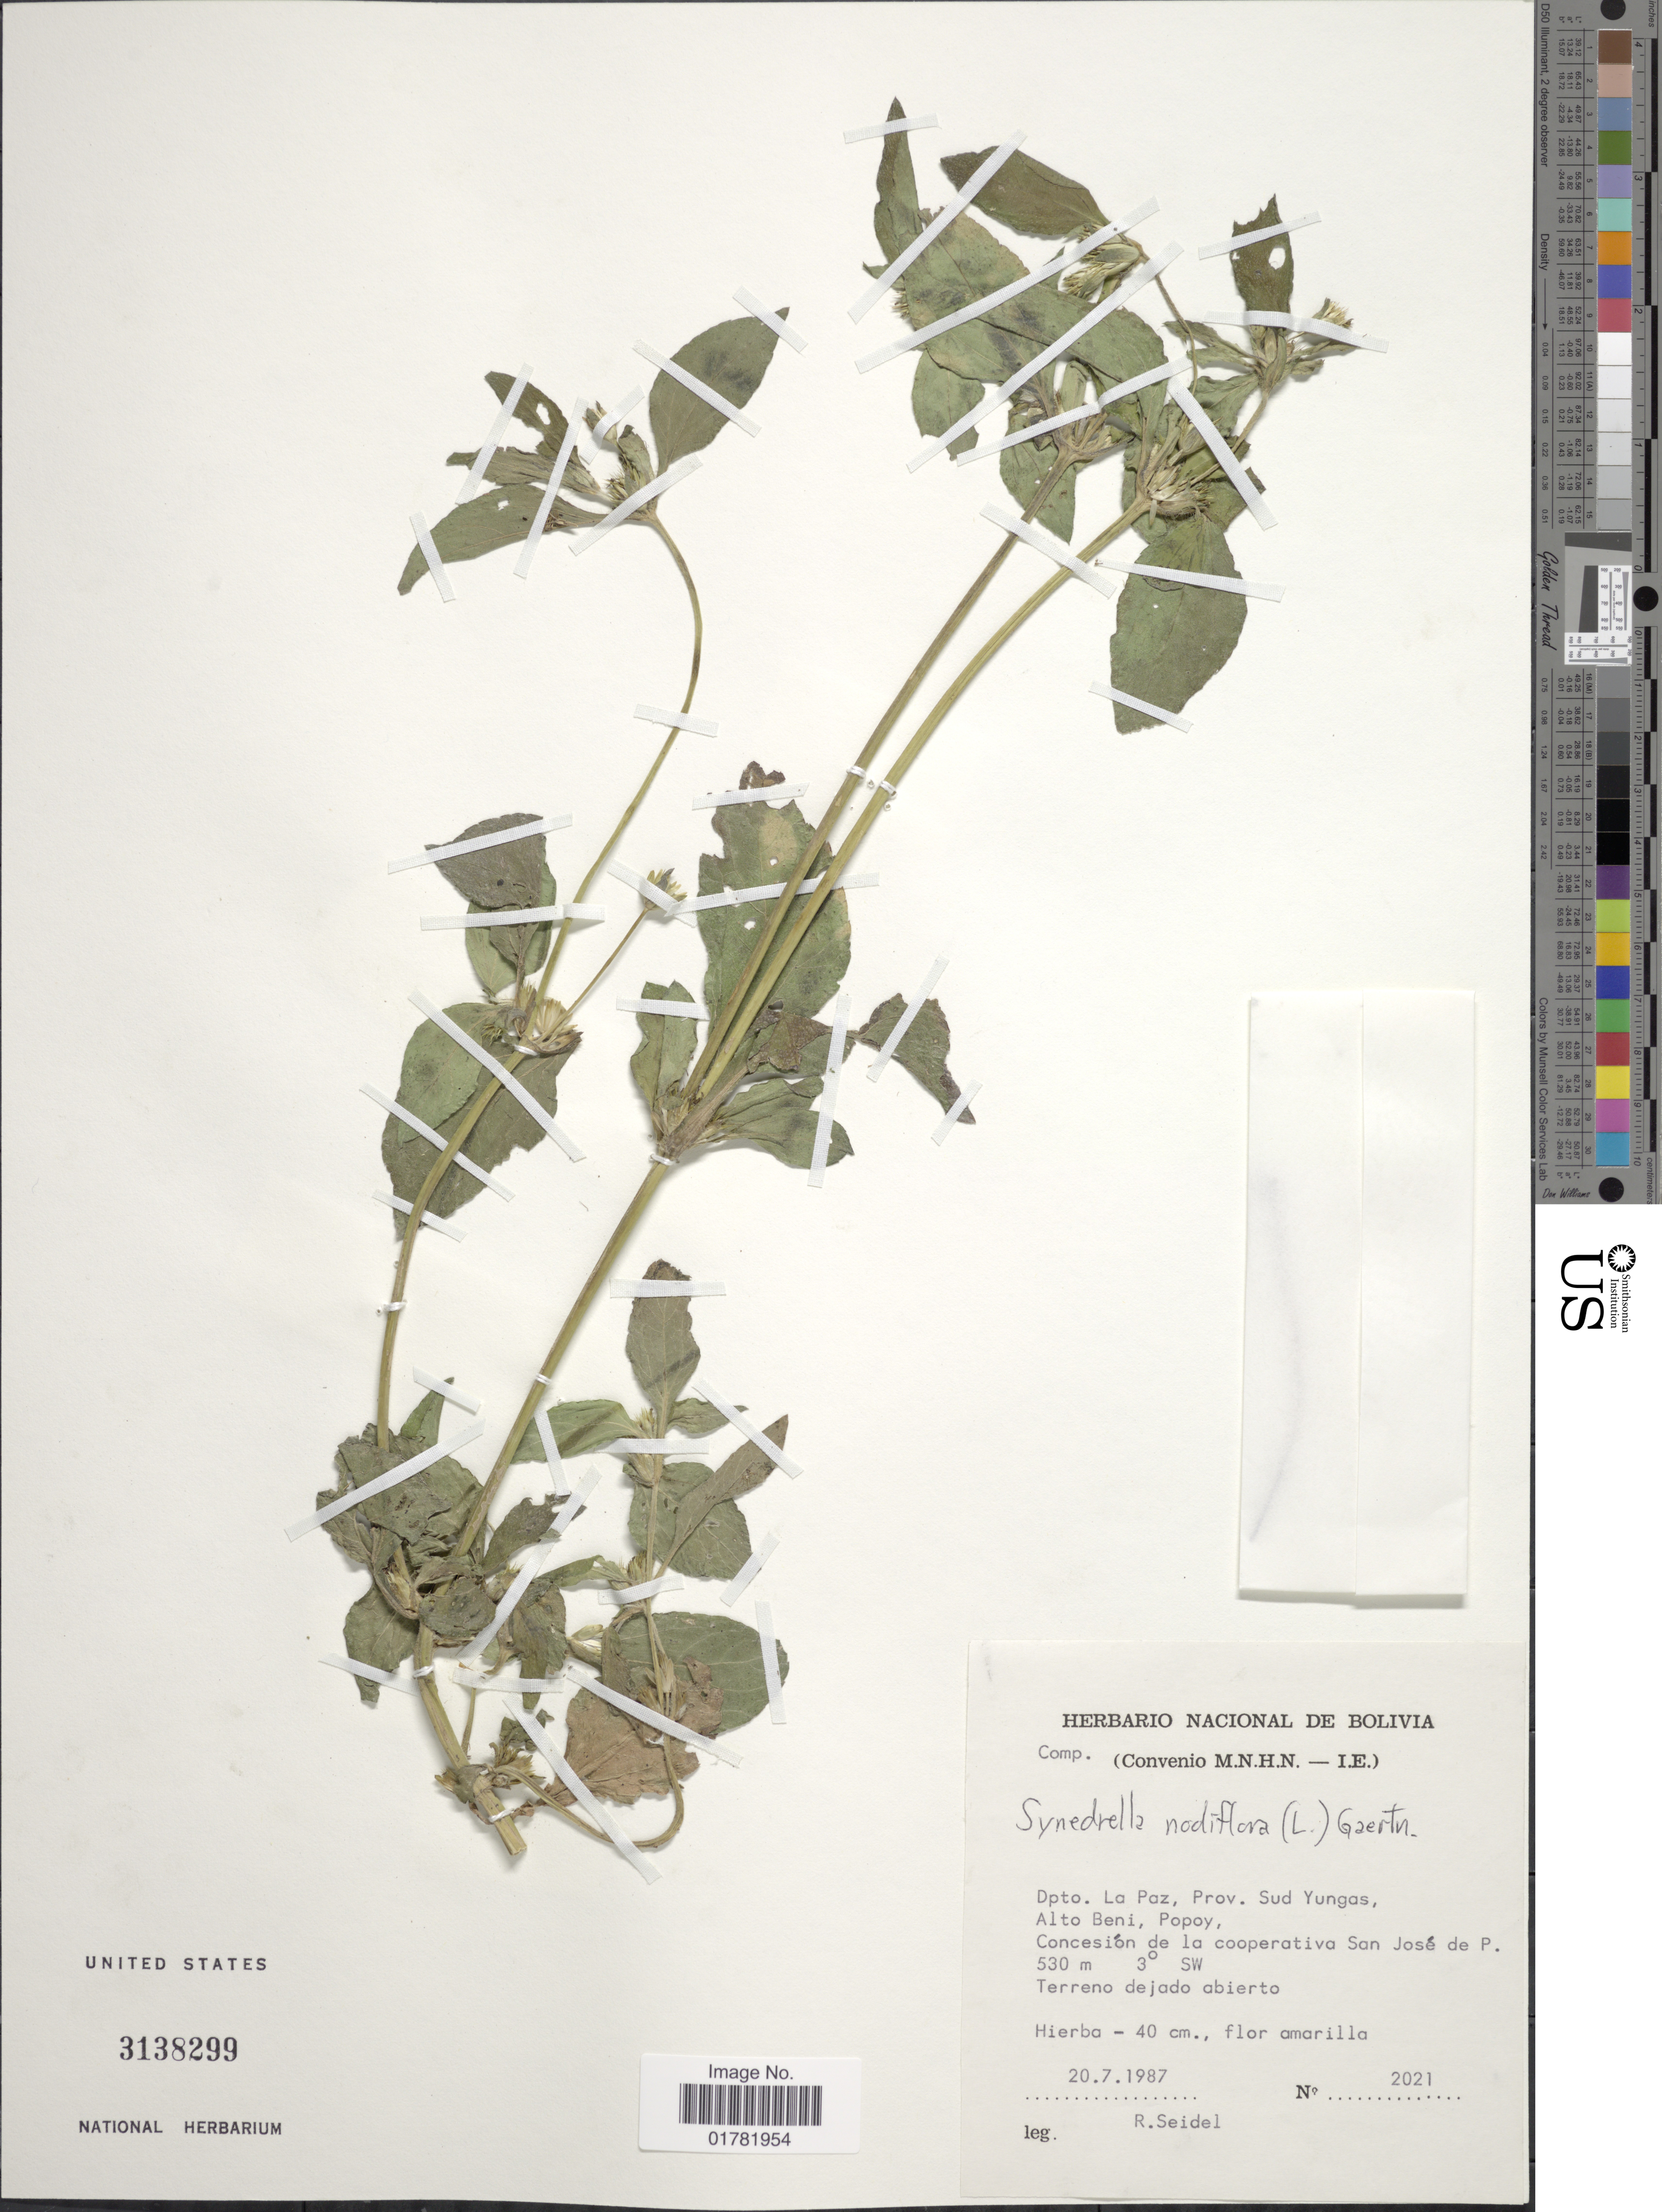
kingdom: Plantae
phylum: Tracheophyta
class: Magnoliopsida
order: Asterales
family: Asteraceae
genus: Synedrella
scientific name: Synedrella nodiflora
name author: (L.) Gaertn.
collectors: R. Seidel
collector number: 2021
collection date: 1987-07-20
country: Bolivia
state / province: La Paz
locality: Dpto La Paz, Sud Yungas, Alto Beni, Popay, Concesión de la cooperativa San José de P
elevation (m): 530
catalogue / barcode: US 3138299